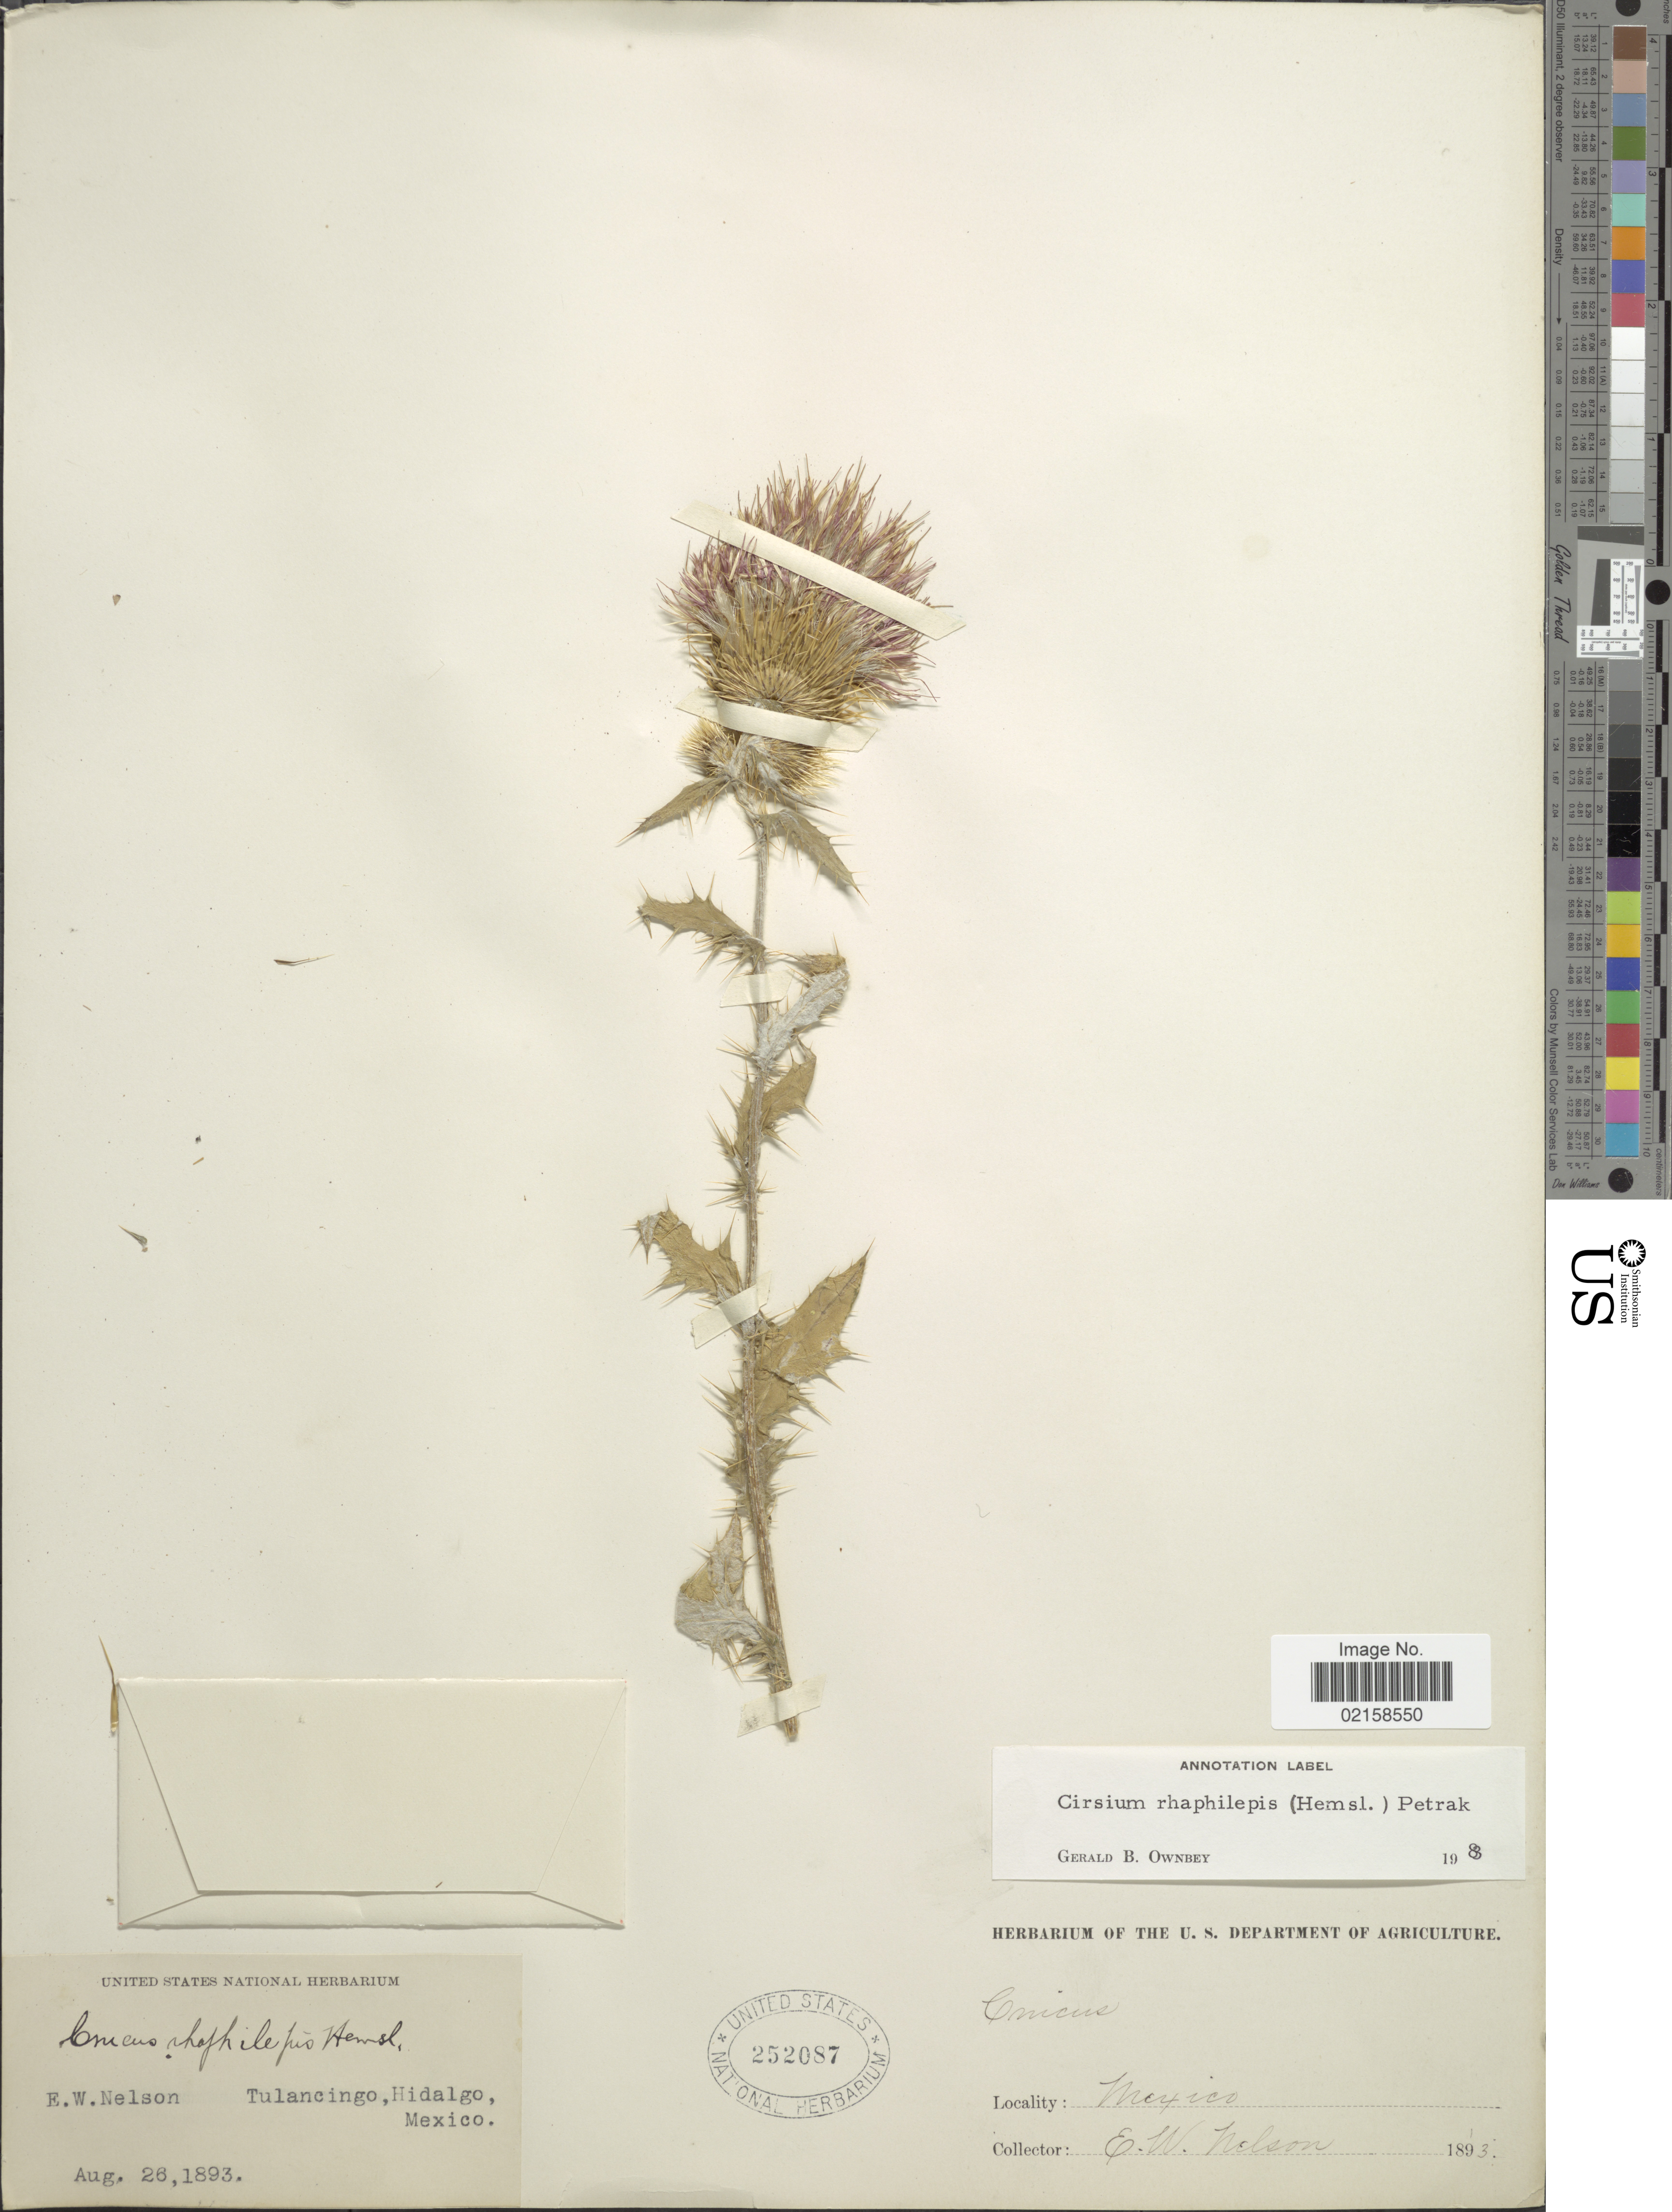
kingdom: Plantae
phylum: Tracheophyta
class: Magnoliopsida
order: Asterales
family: Asteraceae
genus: Cirsium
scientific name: Cirsium alatum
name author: (S.G. Gmel.) Bobrov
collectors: E. W. Nelson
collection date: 1893-08-28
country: Mexico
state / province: Hidalgo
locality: Tulancingo.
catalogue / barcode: US 252087